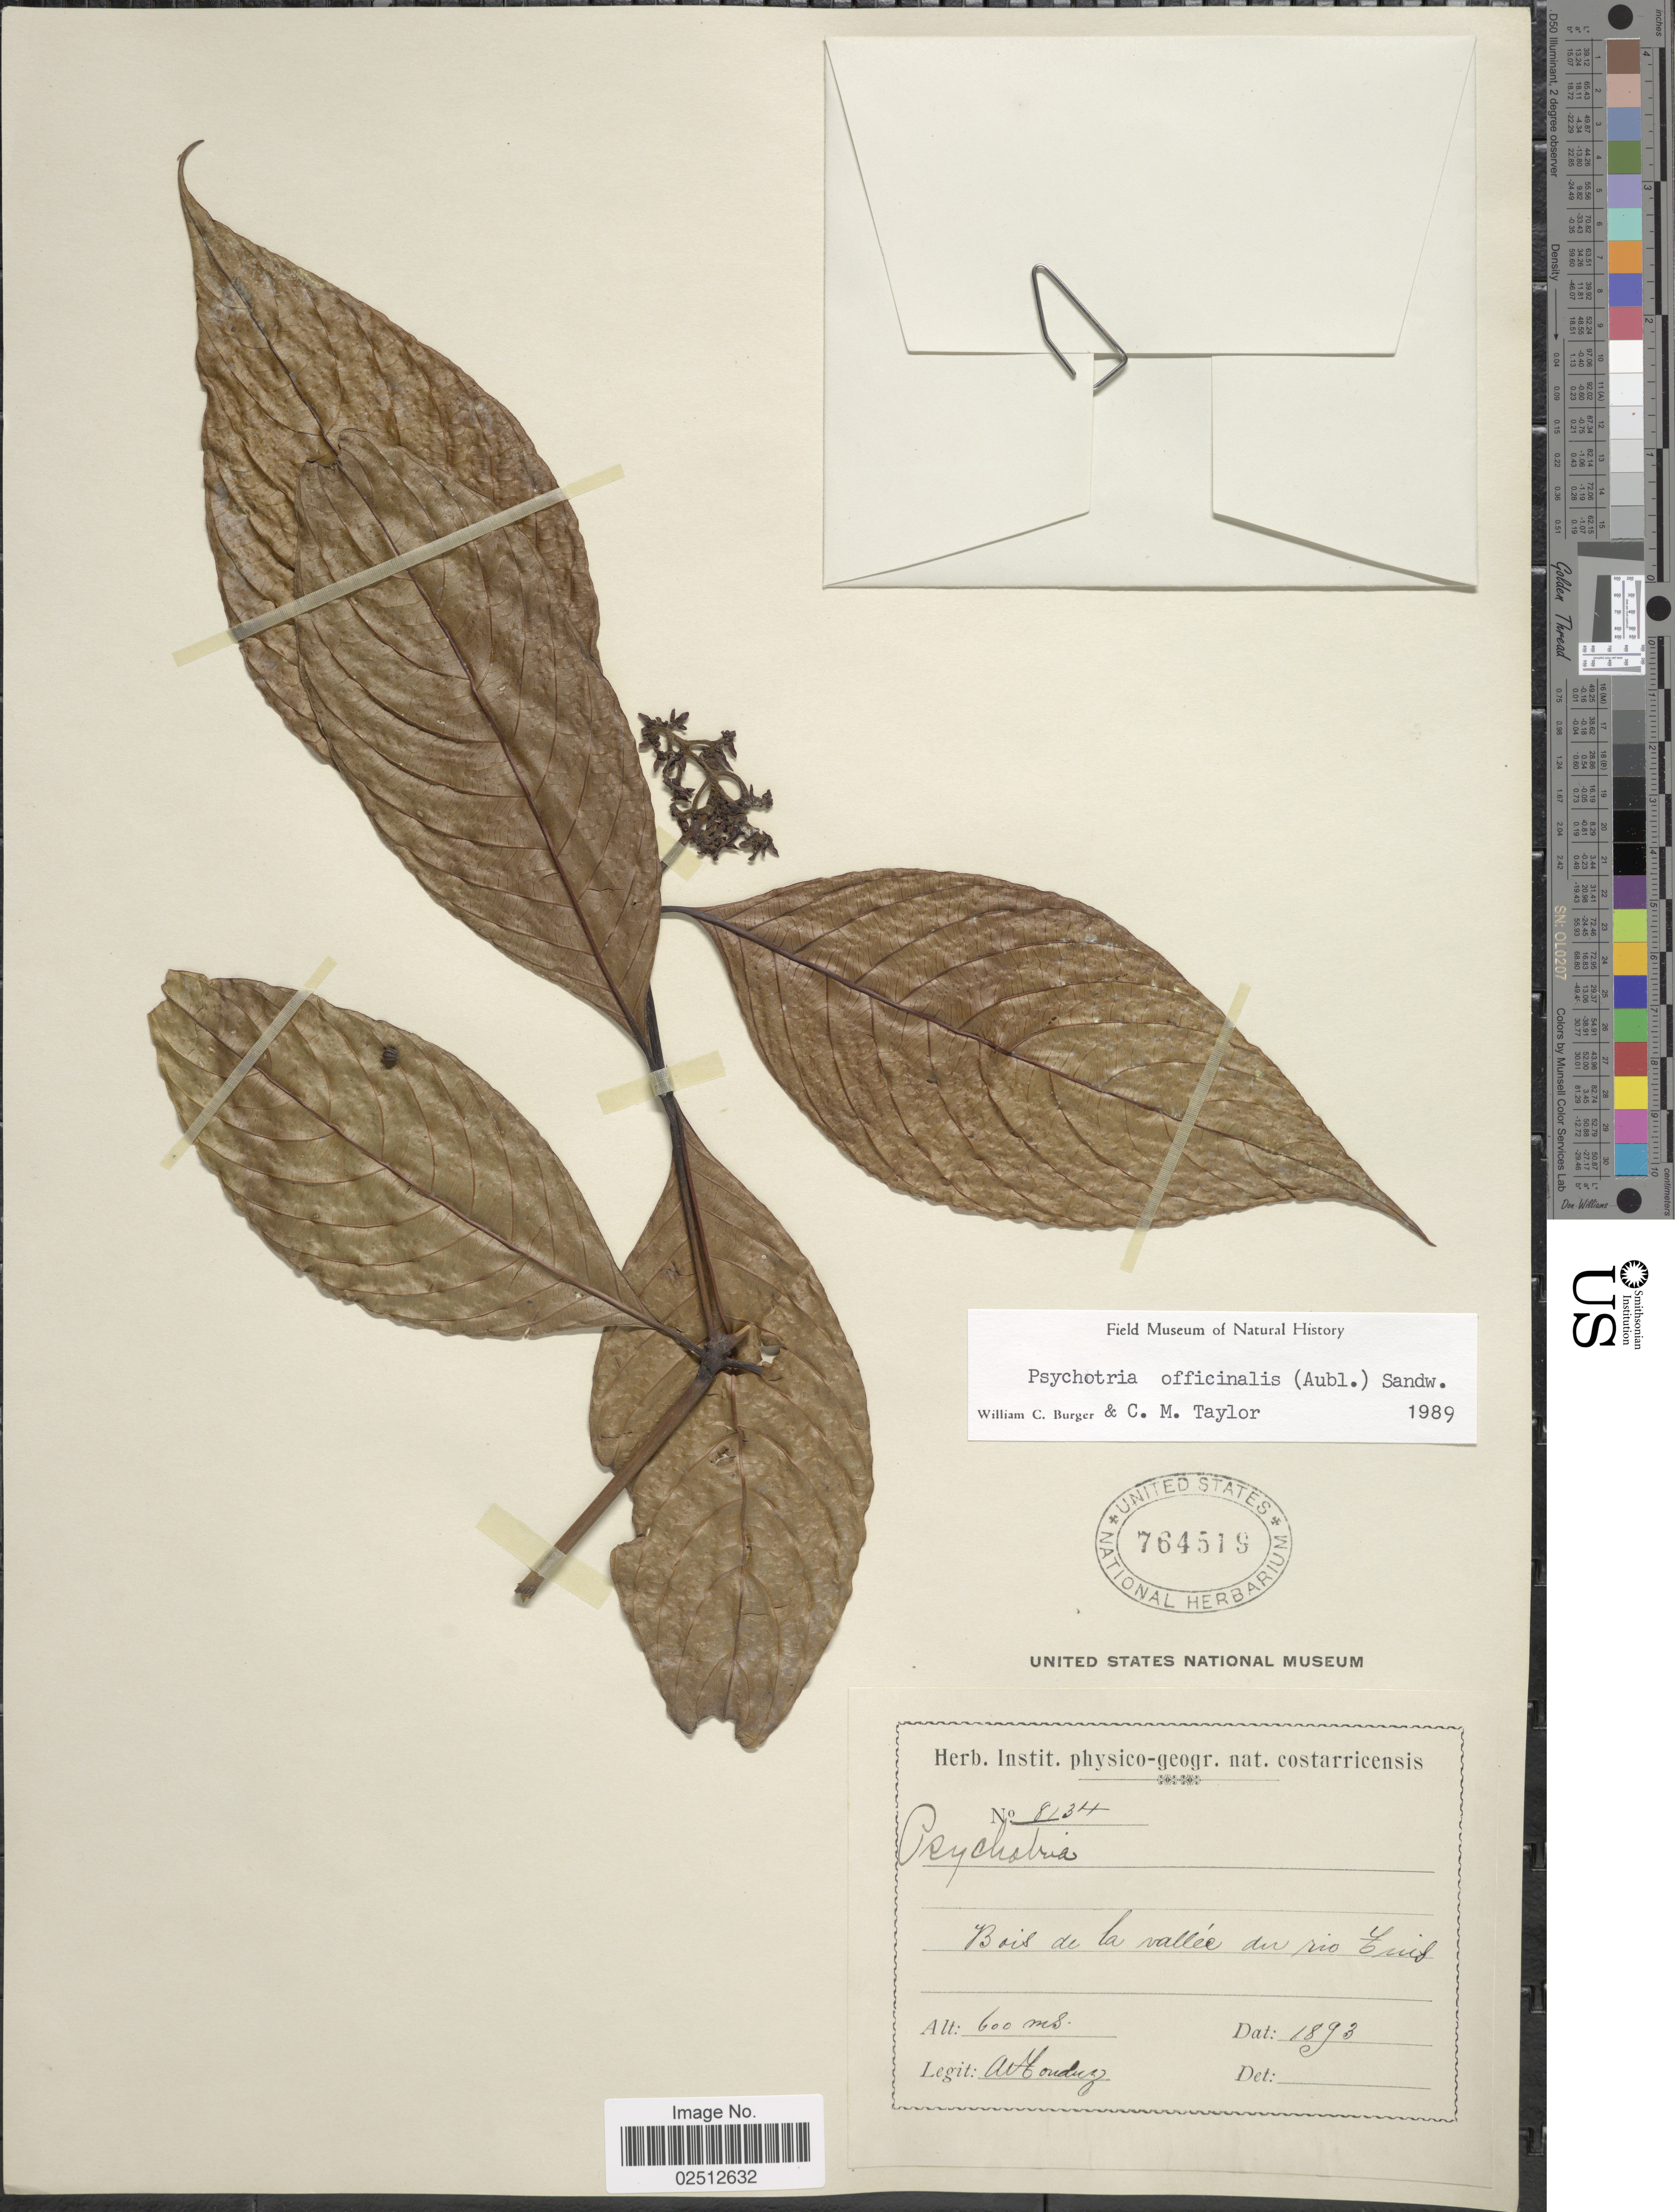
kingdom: Plantae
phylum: Tracheophyta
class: Magnoliopsida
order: Gentianales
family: Rubiaceae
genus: Psychotria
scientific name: Psychotria officinalis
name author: (Aubl.) Raeusch.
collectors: A. Tonduz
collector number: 8134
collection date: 1893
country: Costa Rica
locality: Bois de la vallee du rio Tuis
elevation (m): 600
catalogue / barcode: US 764519